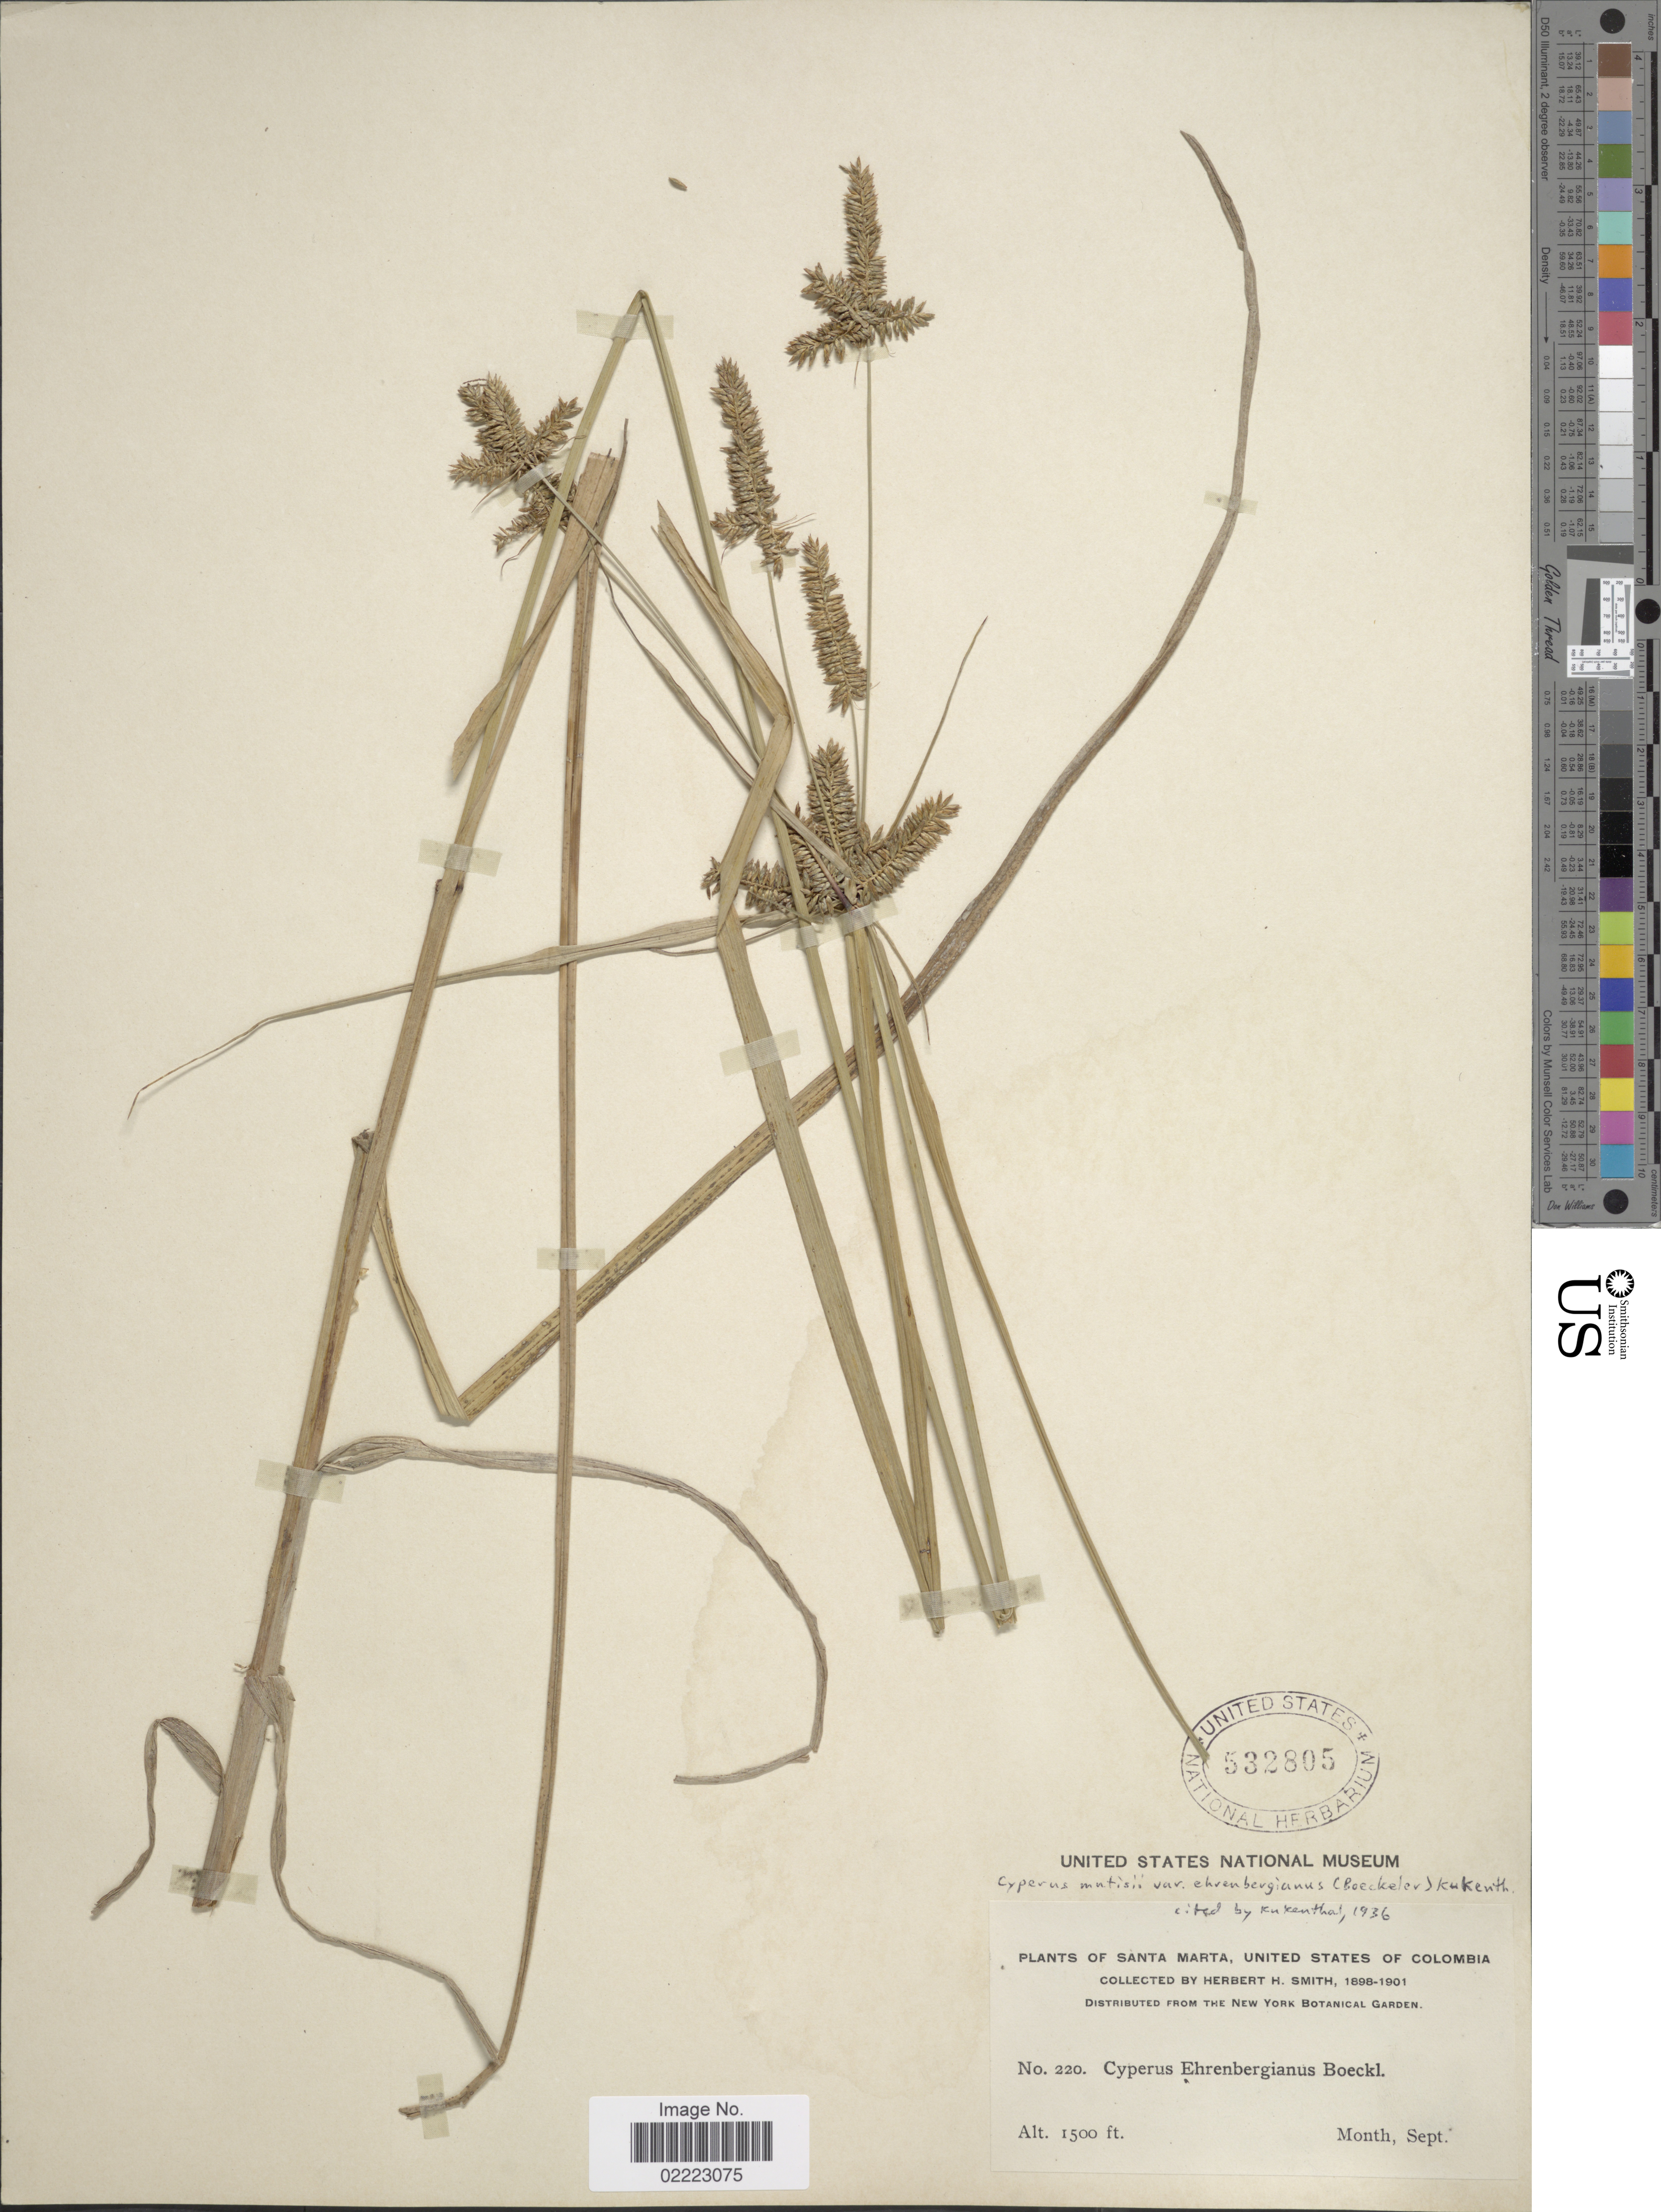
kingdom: Plantae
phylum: Tracheophyta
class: Liliopsida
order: Poales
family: Cyperaceae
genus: Cyperus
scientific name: Cyperus mutisii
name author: (Kunth) Andersson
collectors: Herbert H. Smith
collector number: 220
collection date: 1898-09/1901-09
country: Colombia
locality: Santa Marta, United States of Colombia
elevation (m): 457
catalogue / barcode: US 532805